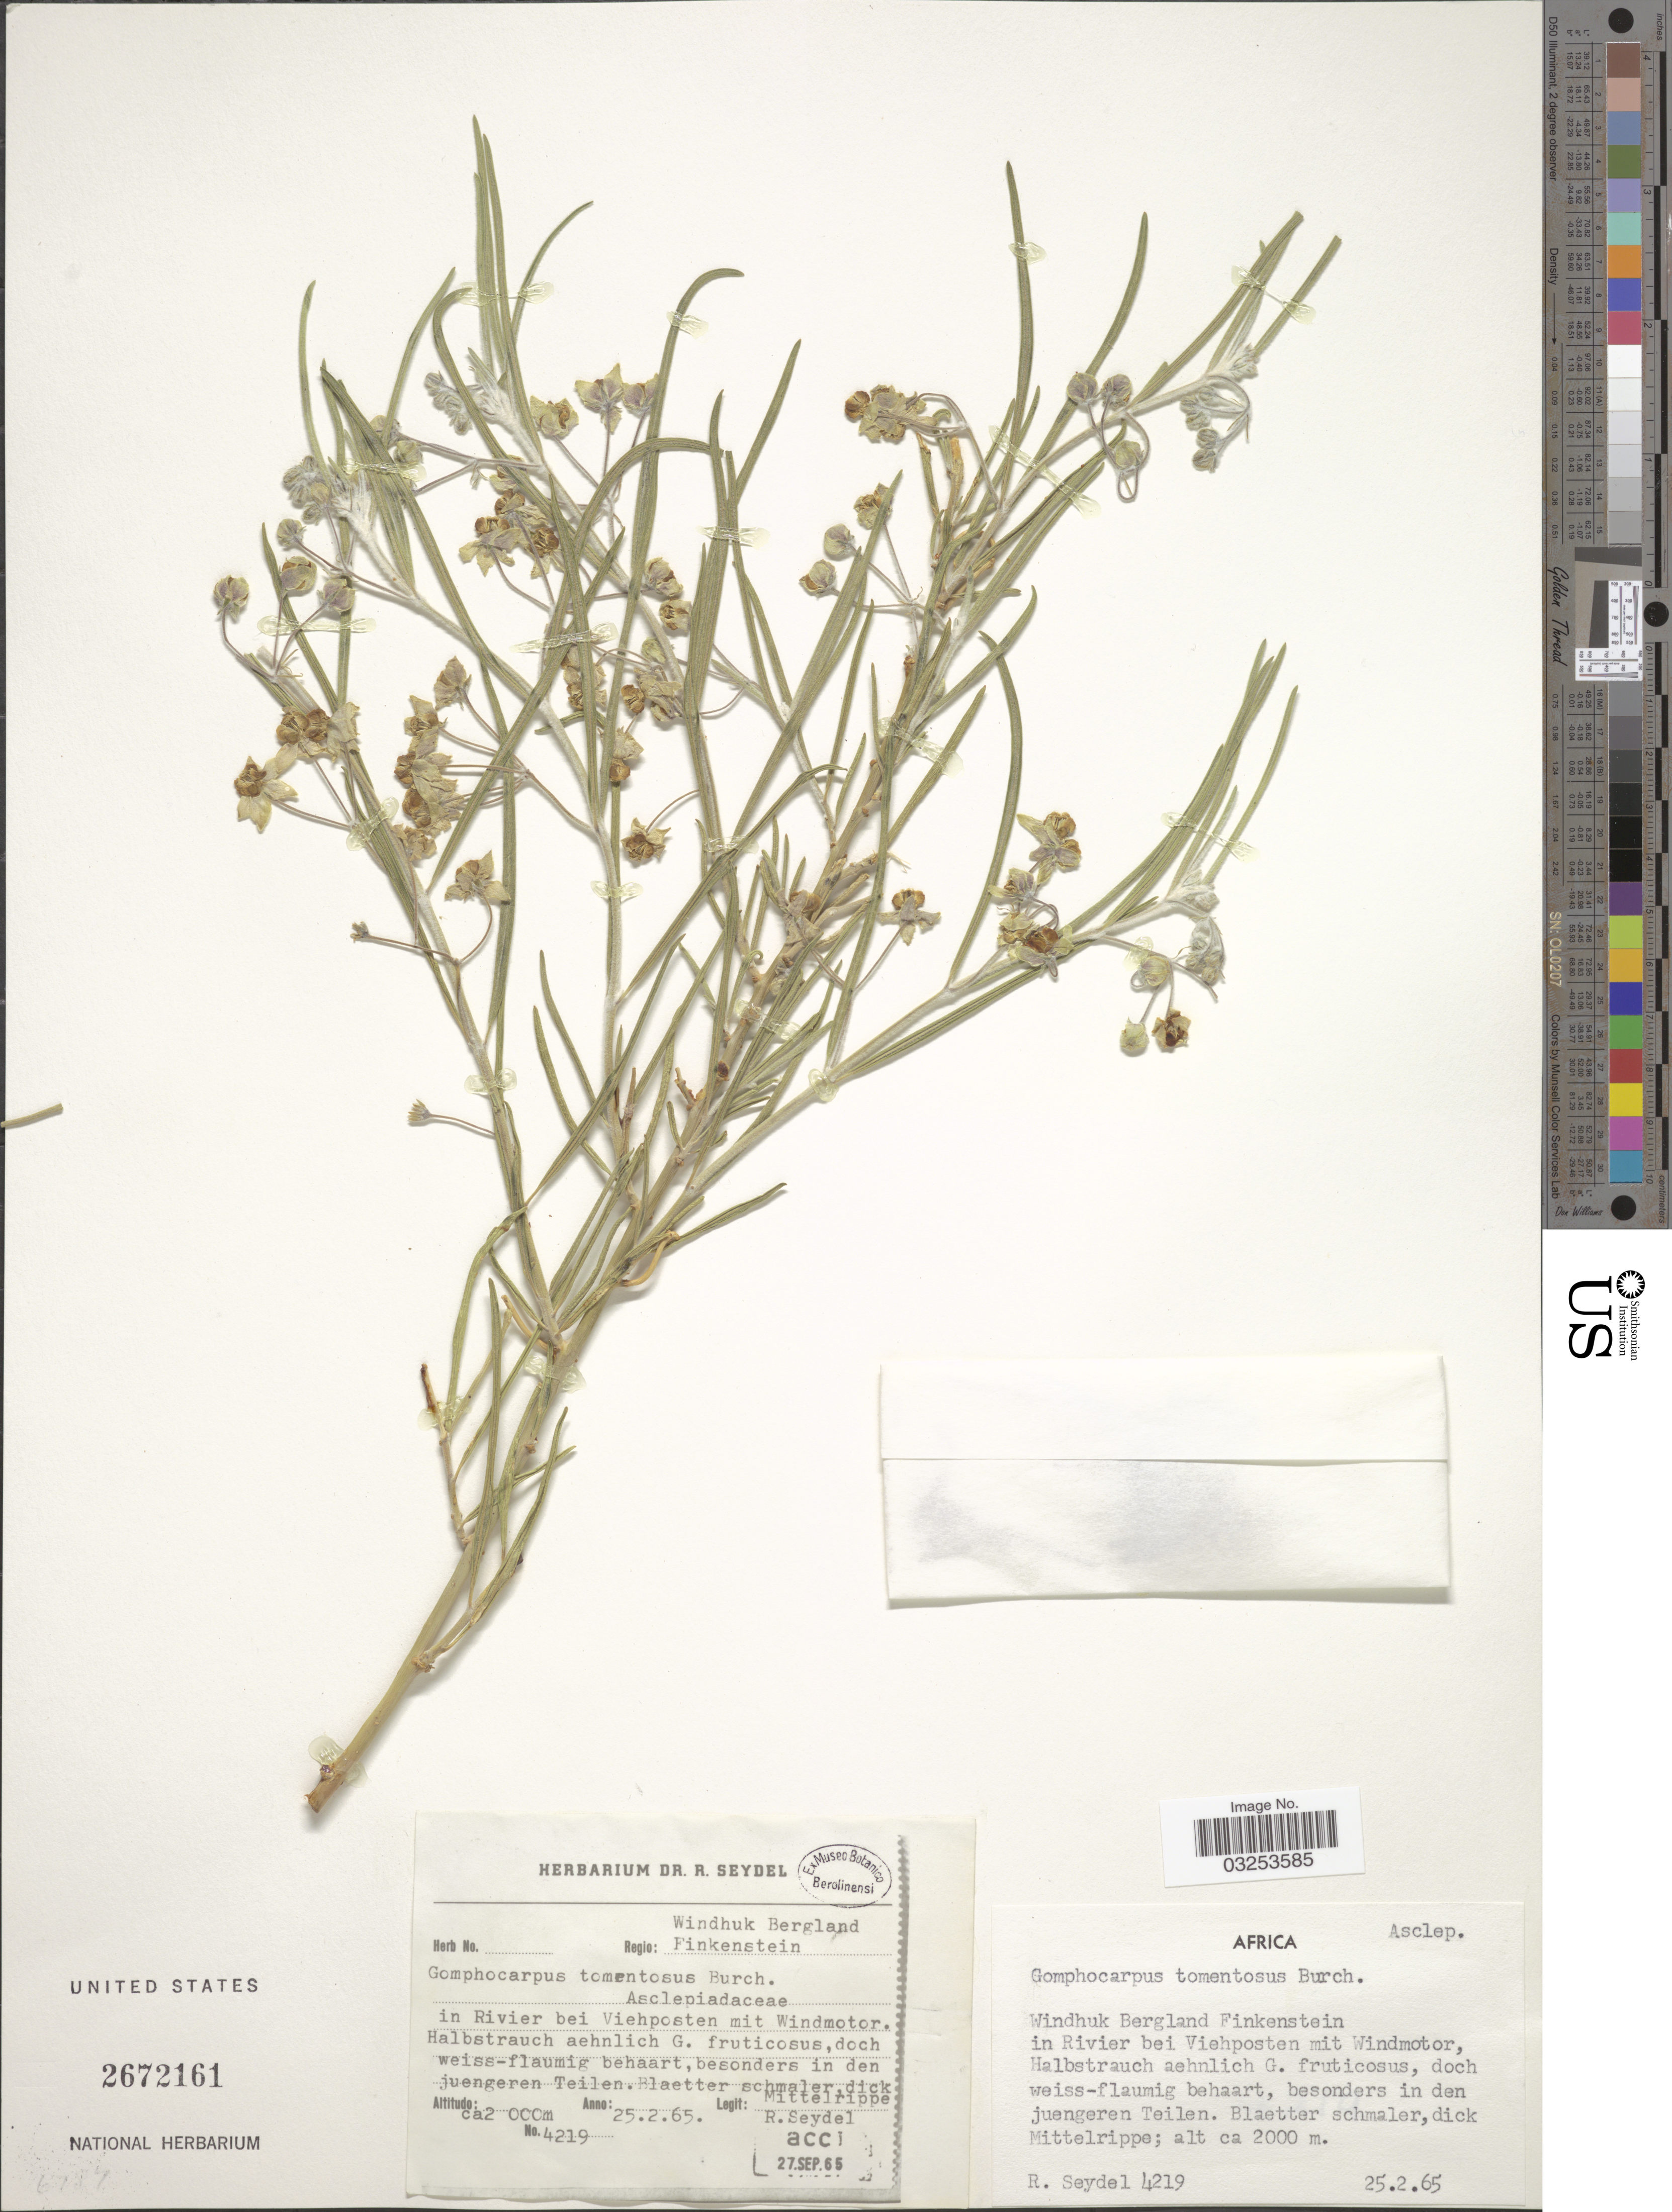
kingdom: Plantae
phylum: Tracheophyta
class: Magnoliopsida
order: Gentianales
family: Apocynaceae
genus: Gomphocarpus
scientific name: Gomphocarpus tomentosus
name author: Burch.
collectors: R. Seydel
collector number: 4219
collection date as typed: Transcribed d/m/y: 25/2/65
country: Namibia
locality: Regio: Windhuk Bergland Finkenstein, in Rivier bei Viehposten mit Windmotor.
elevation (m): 2000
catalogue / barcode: US 2672161